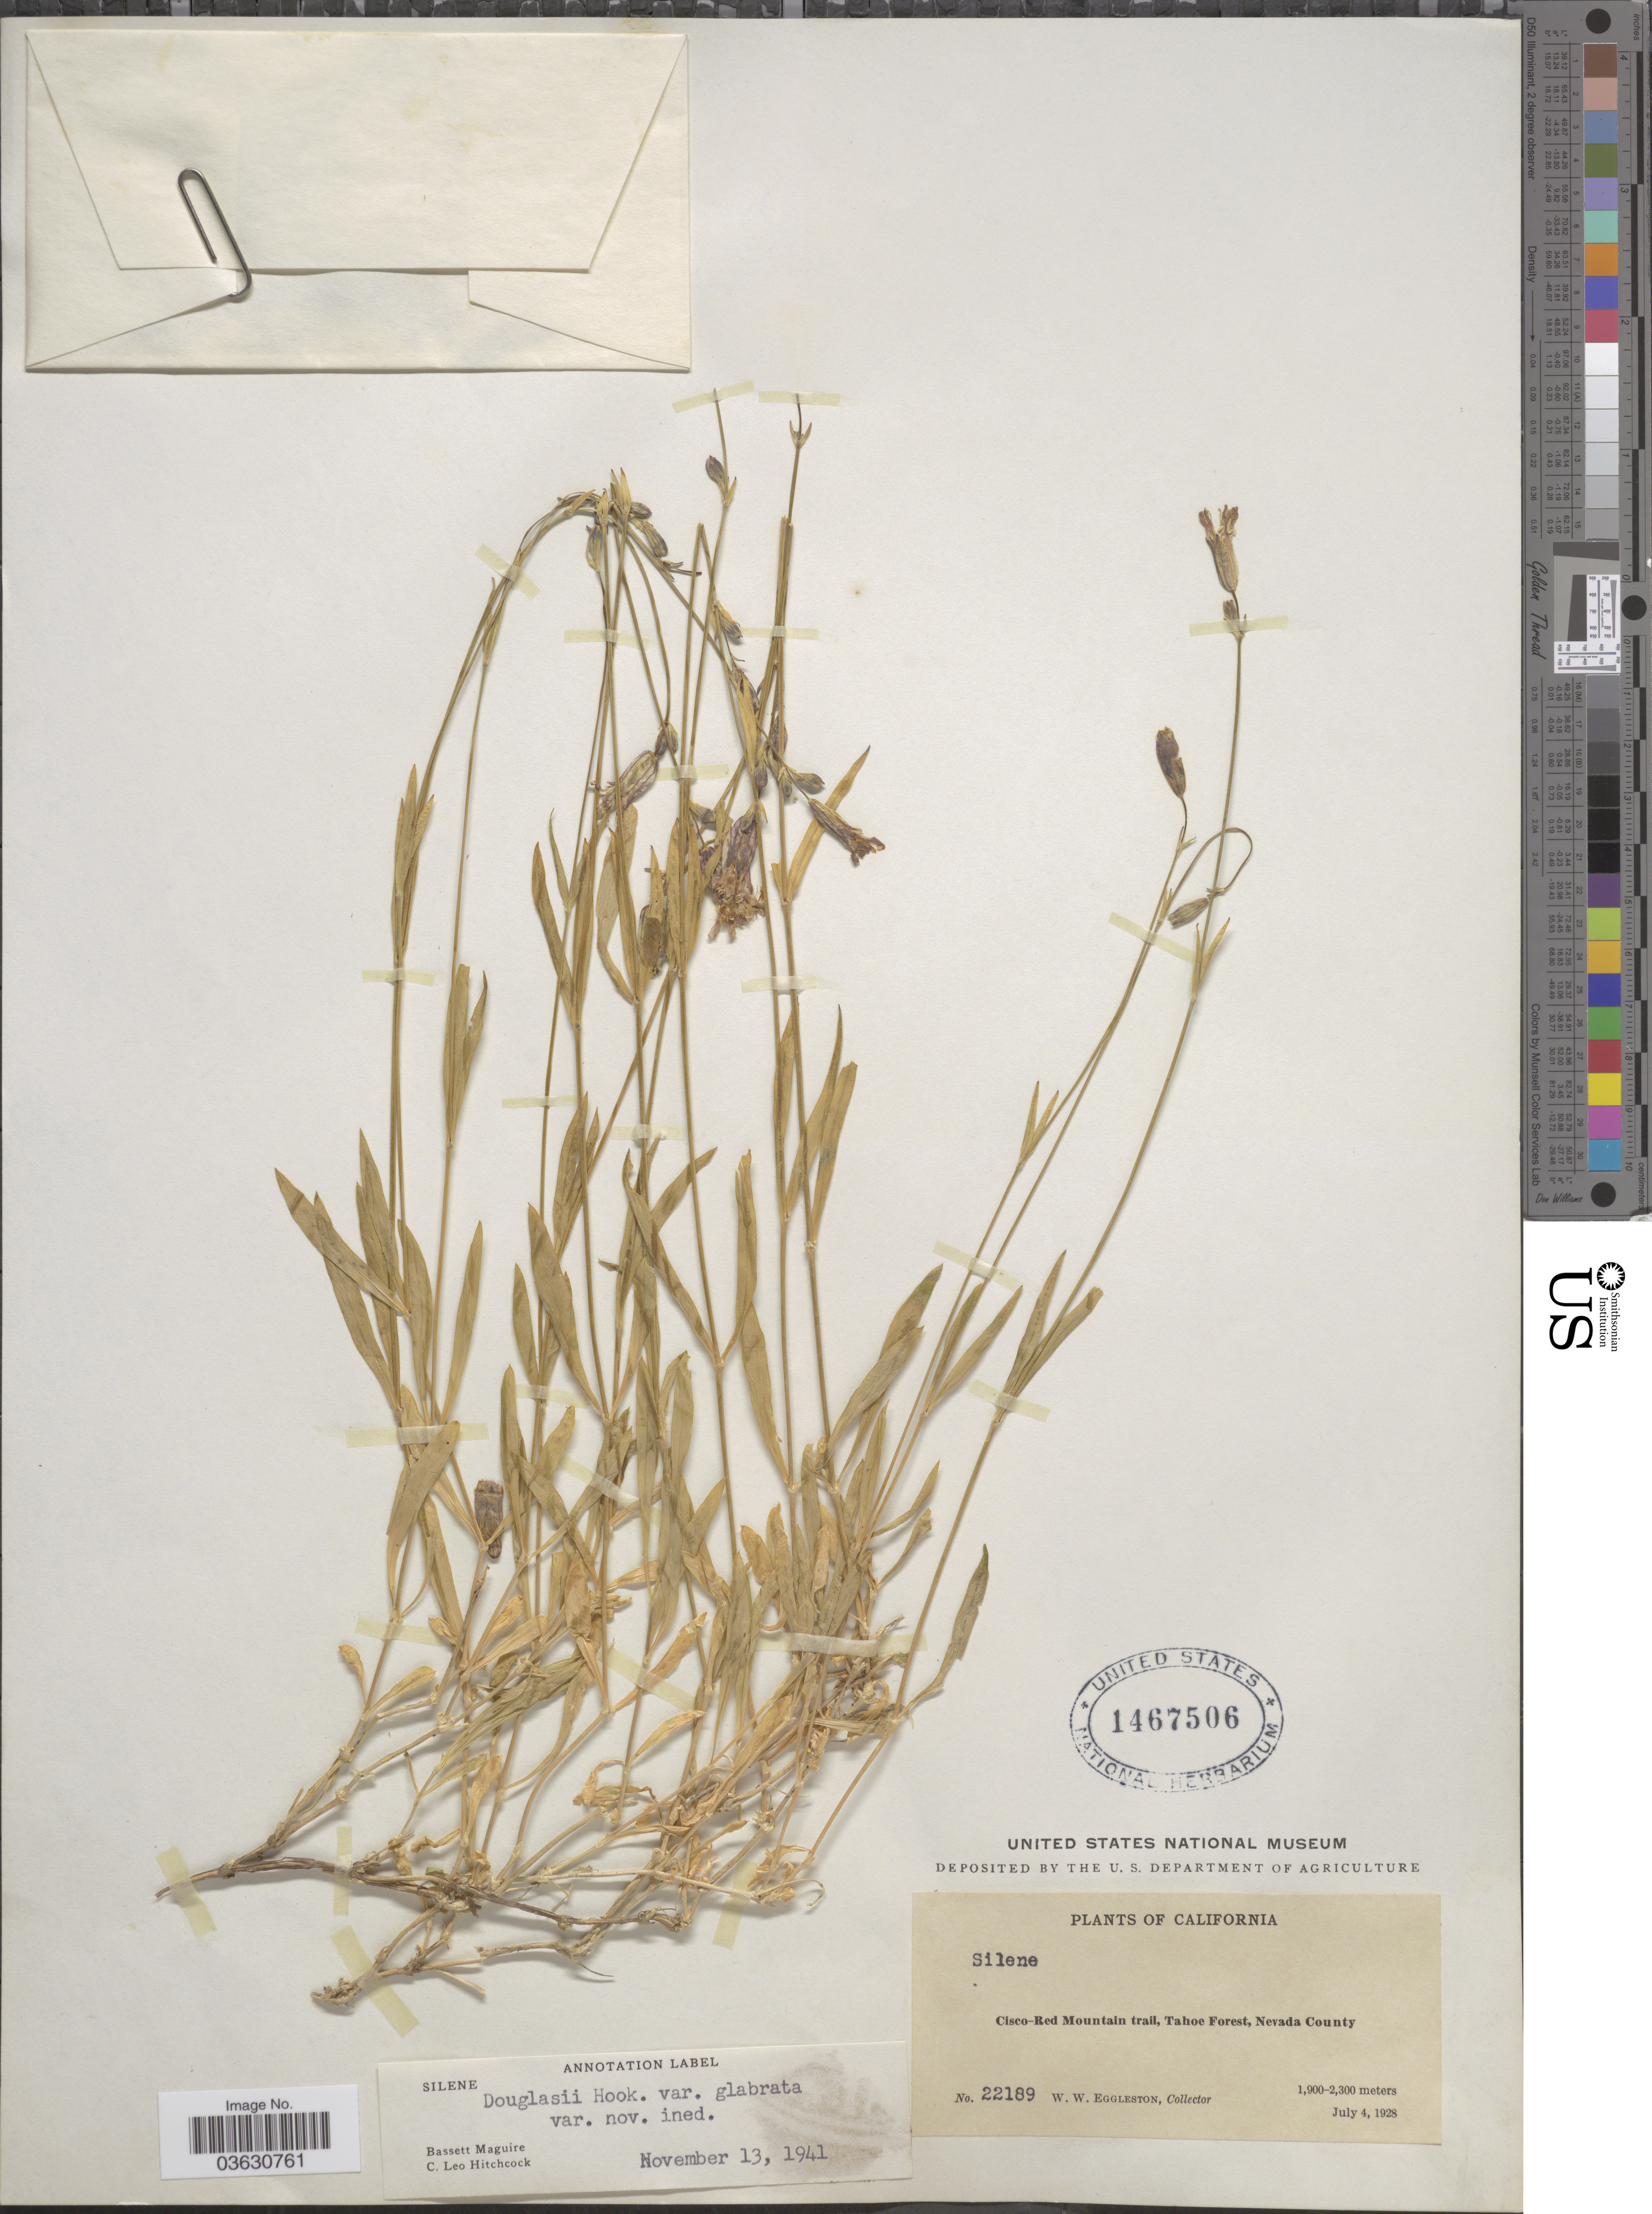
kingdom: Plantae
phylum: Tracheophyta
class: Magnoliopsida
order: Caryophyllales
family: Caryophyllaceae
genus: Silene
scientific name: Silene douglasii var. glabrata Maguire & C.L. Hitchc. var. nov. ined.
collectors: W. W. Eggleston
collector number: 22189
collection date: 1928-07-04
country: United States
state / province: California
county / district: Nevada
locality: Cisco-Red Mountain trail, Tahoe Forest, Nevada County.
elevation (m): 1900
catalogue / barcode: US 1467506